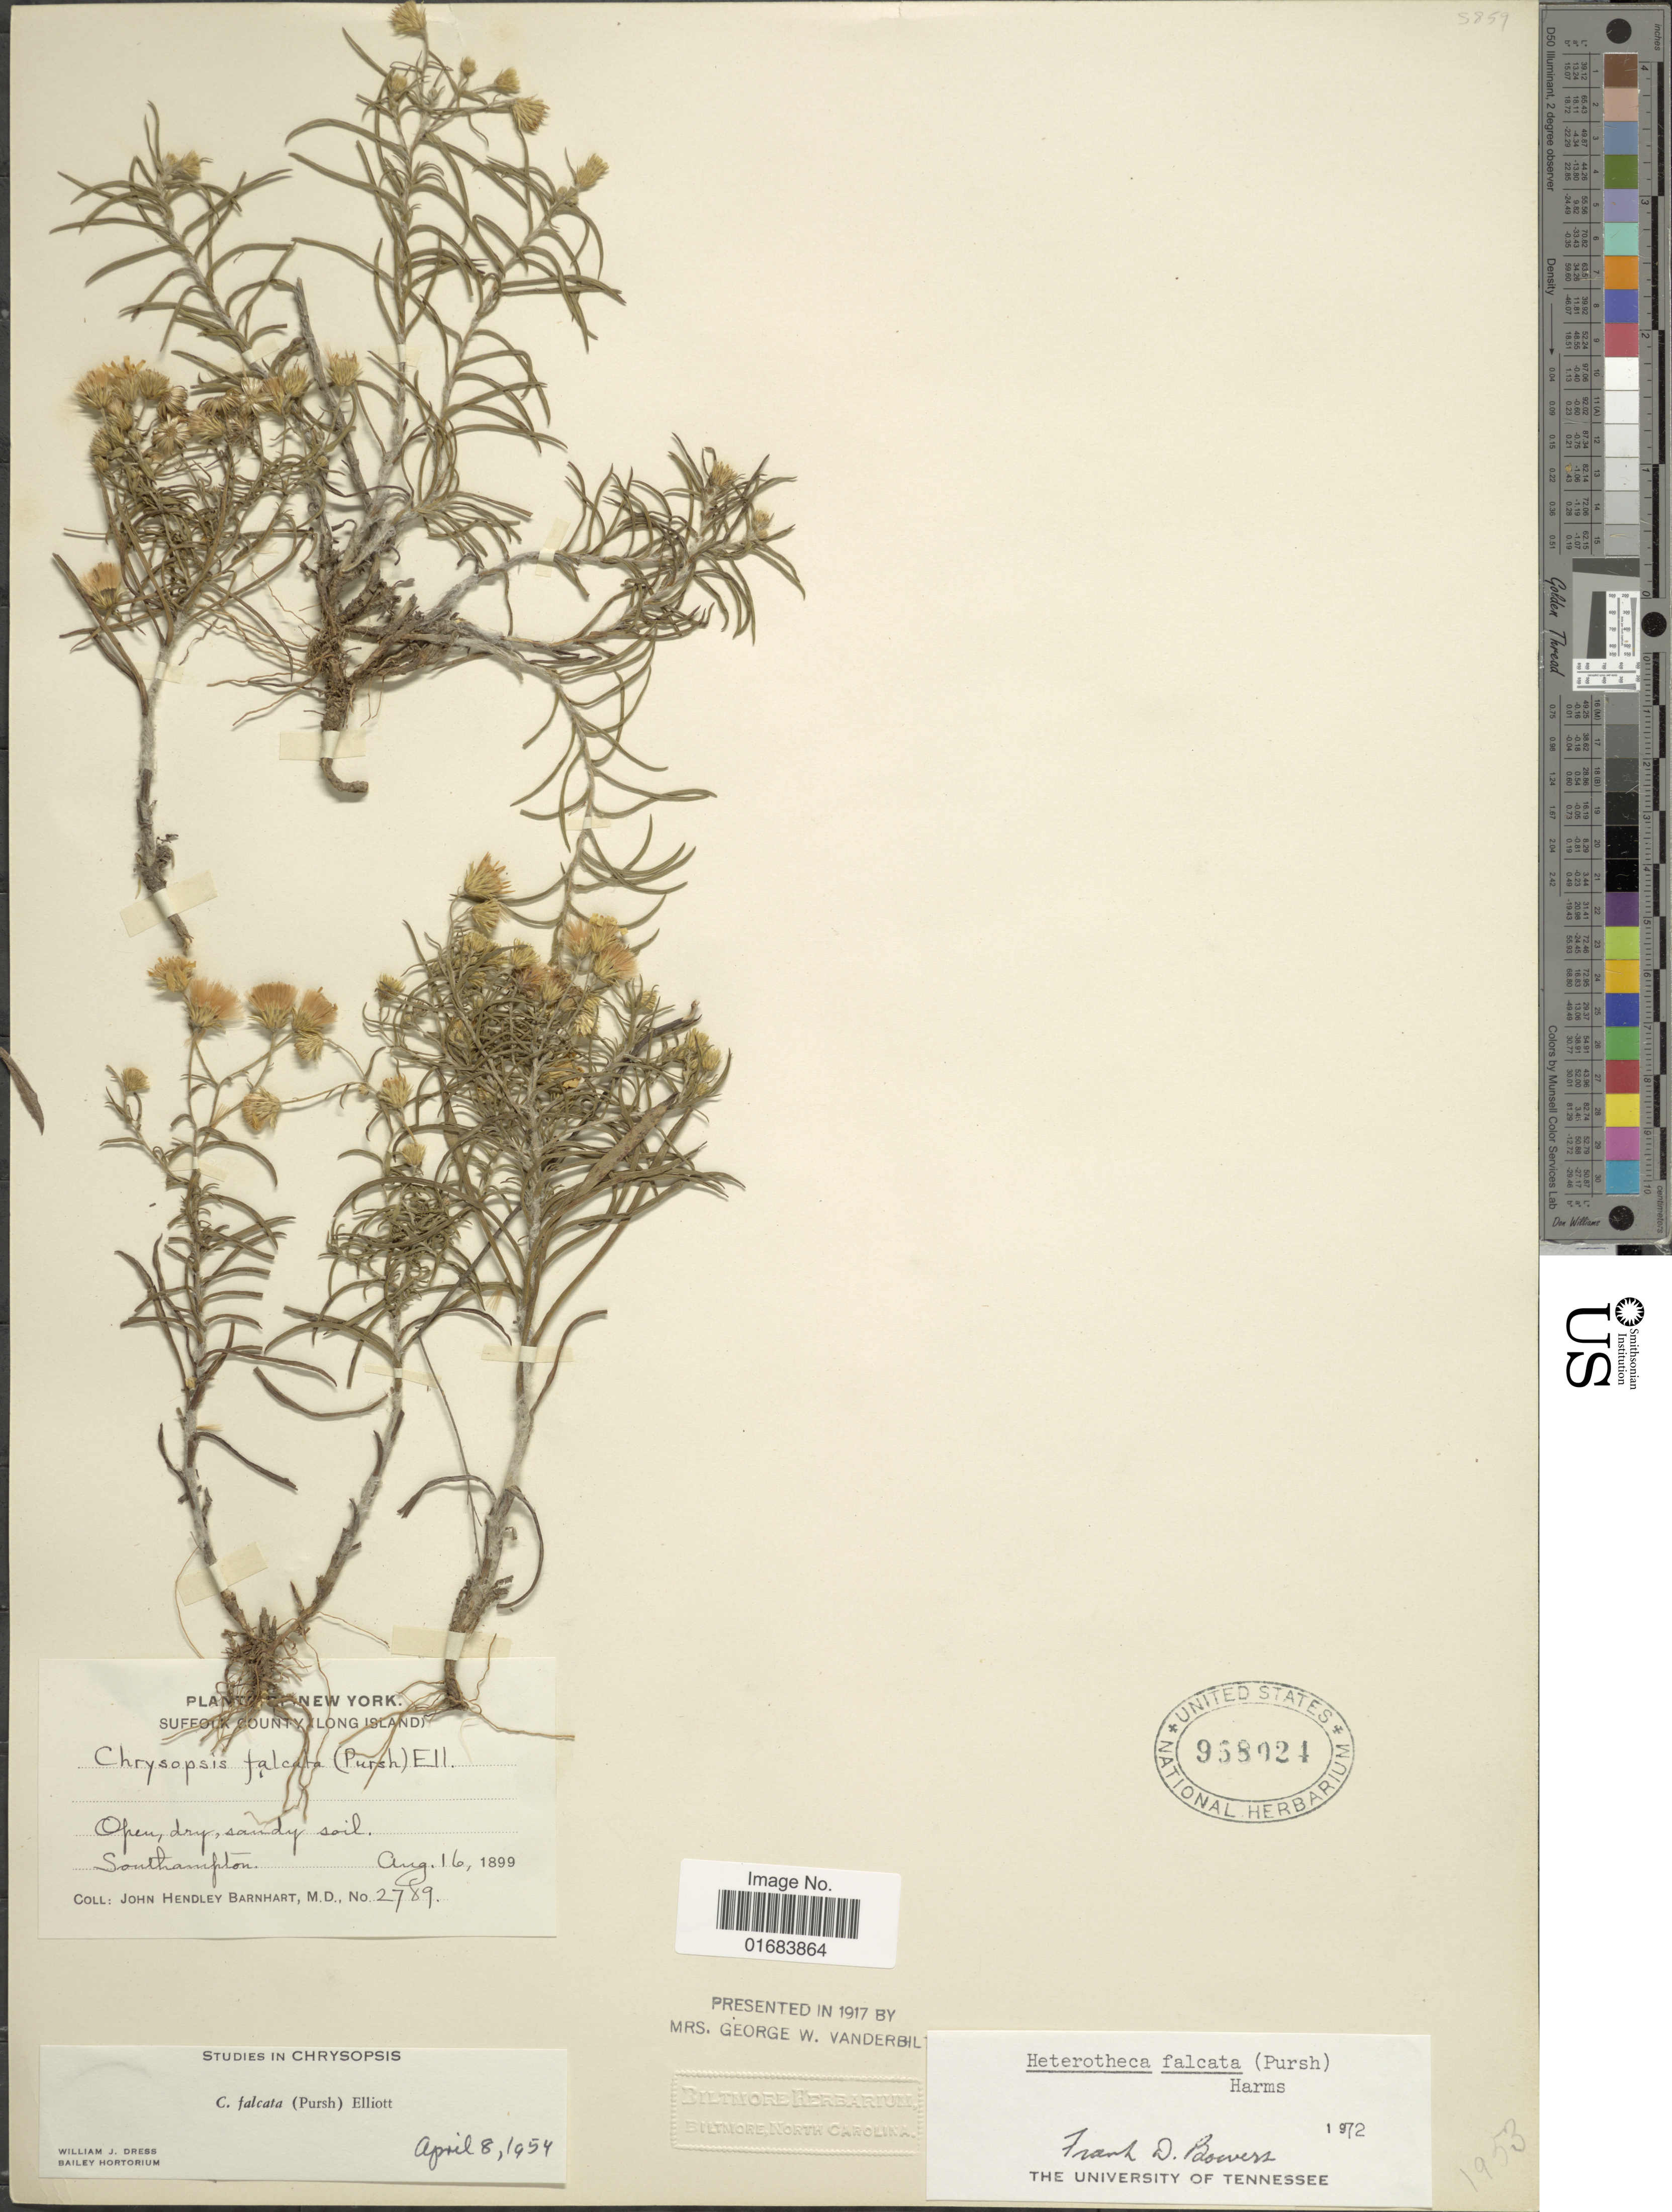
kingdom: Plantae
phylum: Tracheophyta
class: Magnoliopsida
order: Asterales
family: Asteraceae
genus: Pityopsis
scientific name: Pityopsis falcata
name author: (Pursh) Nutt.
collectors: J. H. Barnhart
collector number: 2789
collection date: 1899-08-16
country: United States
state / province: New York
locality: Suffolk County, Long Island, Southampton.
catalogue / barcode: US 958924